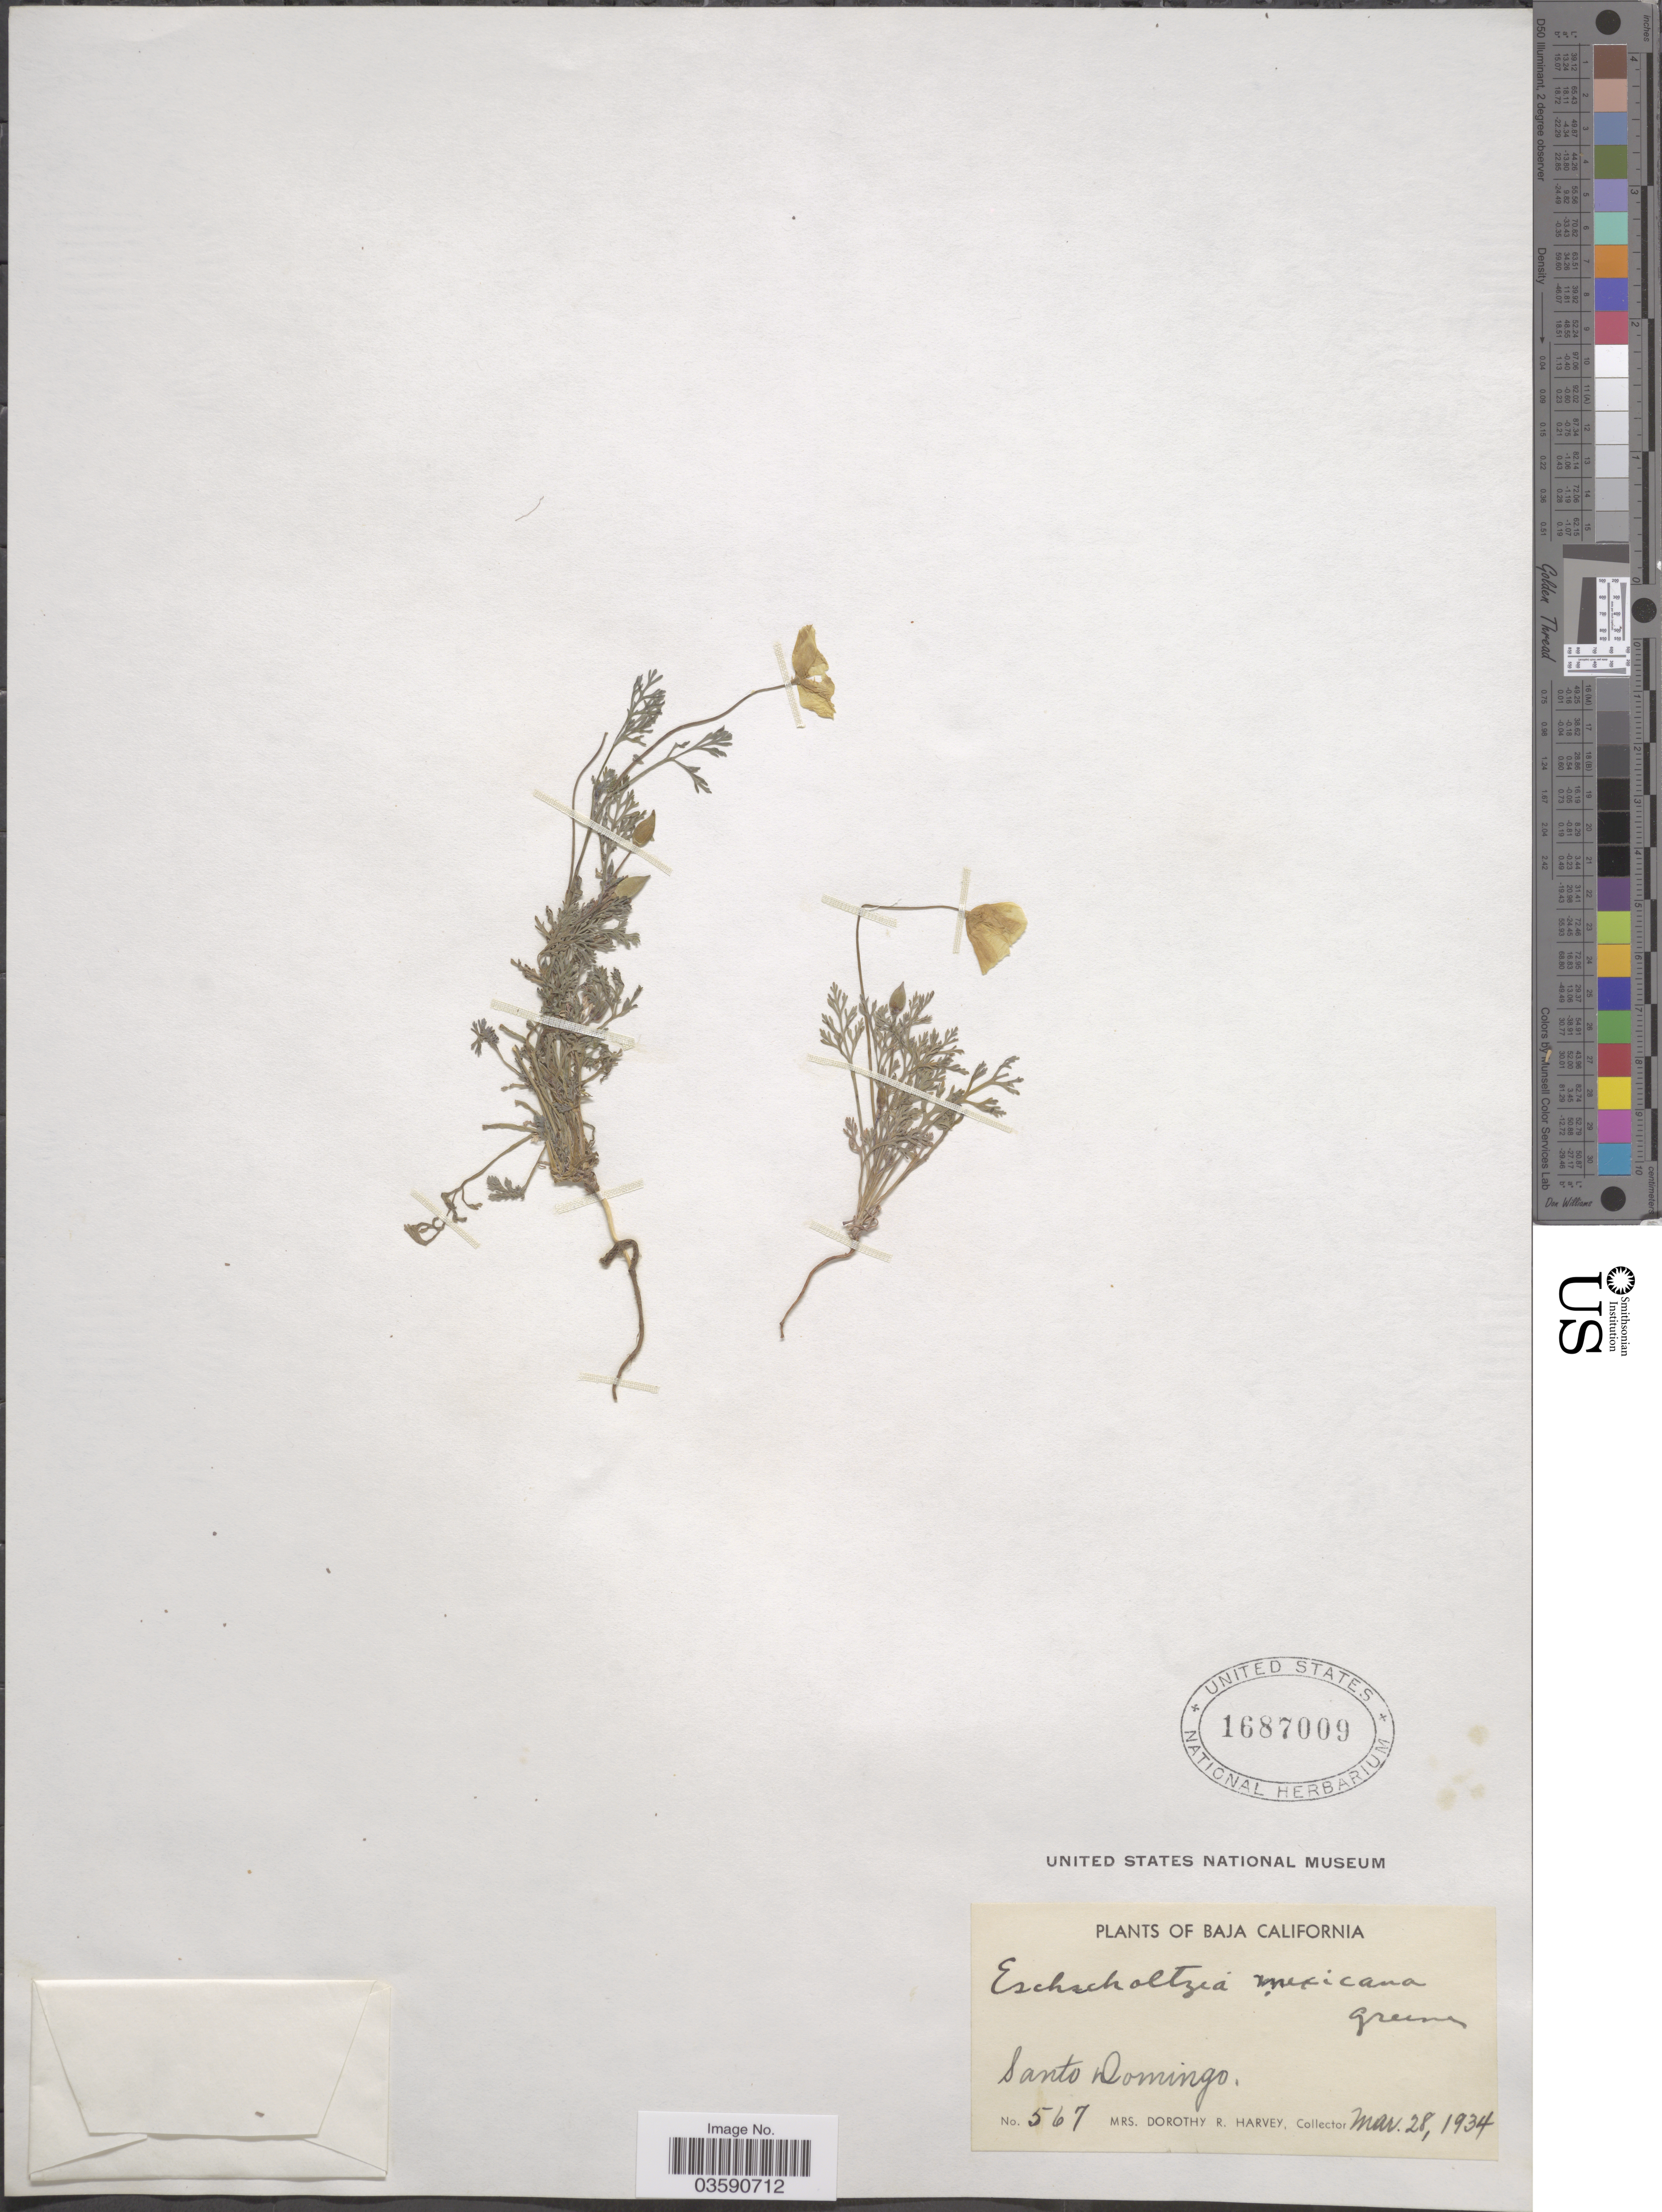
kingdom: Plantae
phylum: Tracheophyta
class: Magnoliopsida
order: Ranunculales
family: Papaveraceae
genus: Eschscholzia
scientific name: Eschscholzia mexicana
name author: Greene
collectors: Harvey, Mrs. D. R.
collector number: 567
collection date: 1934-03-28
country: Mexico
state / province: Baja California Sur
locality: Santo Domingo.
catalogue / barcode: US 1687009